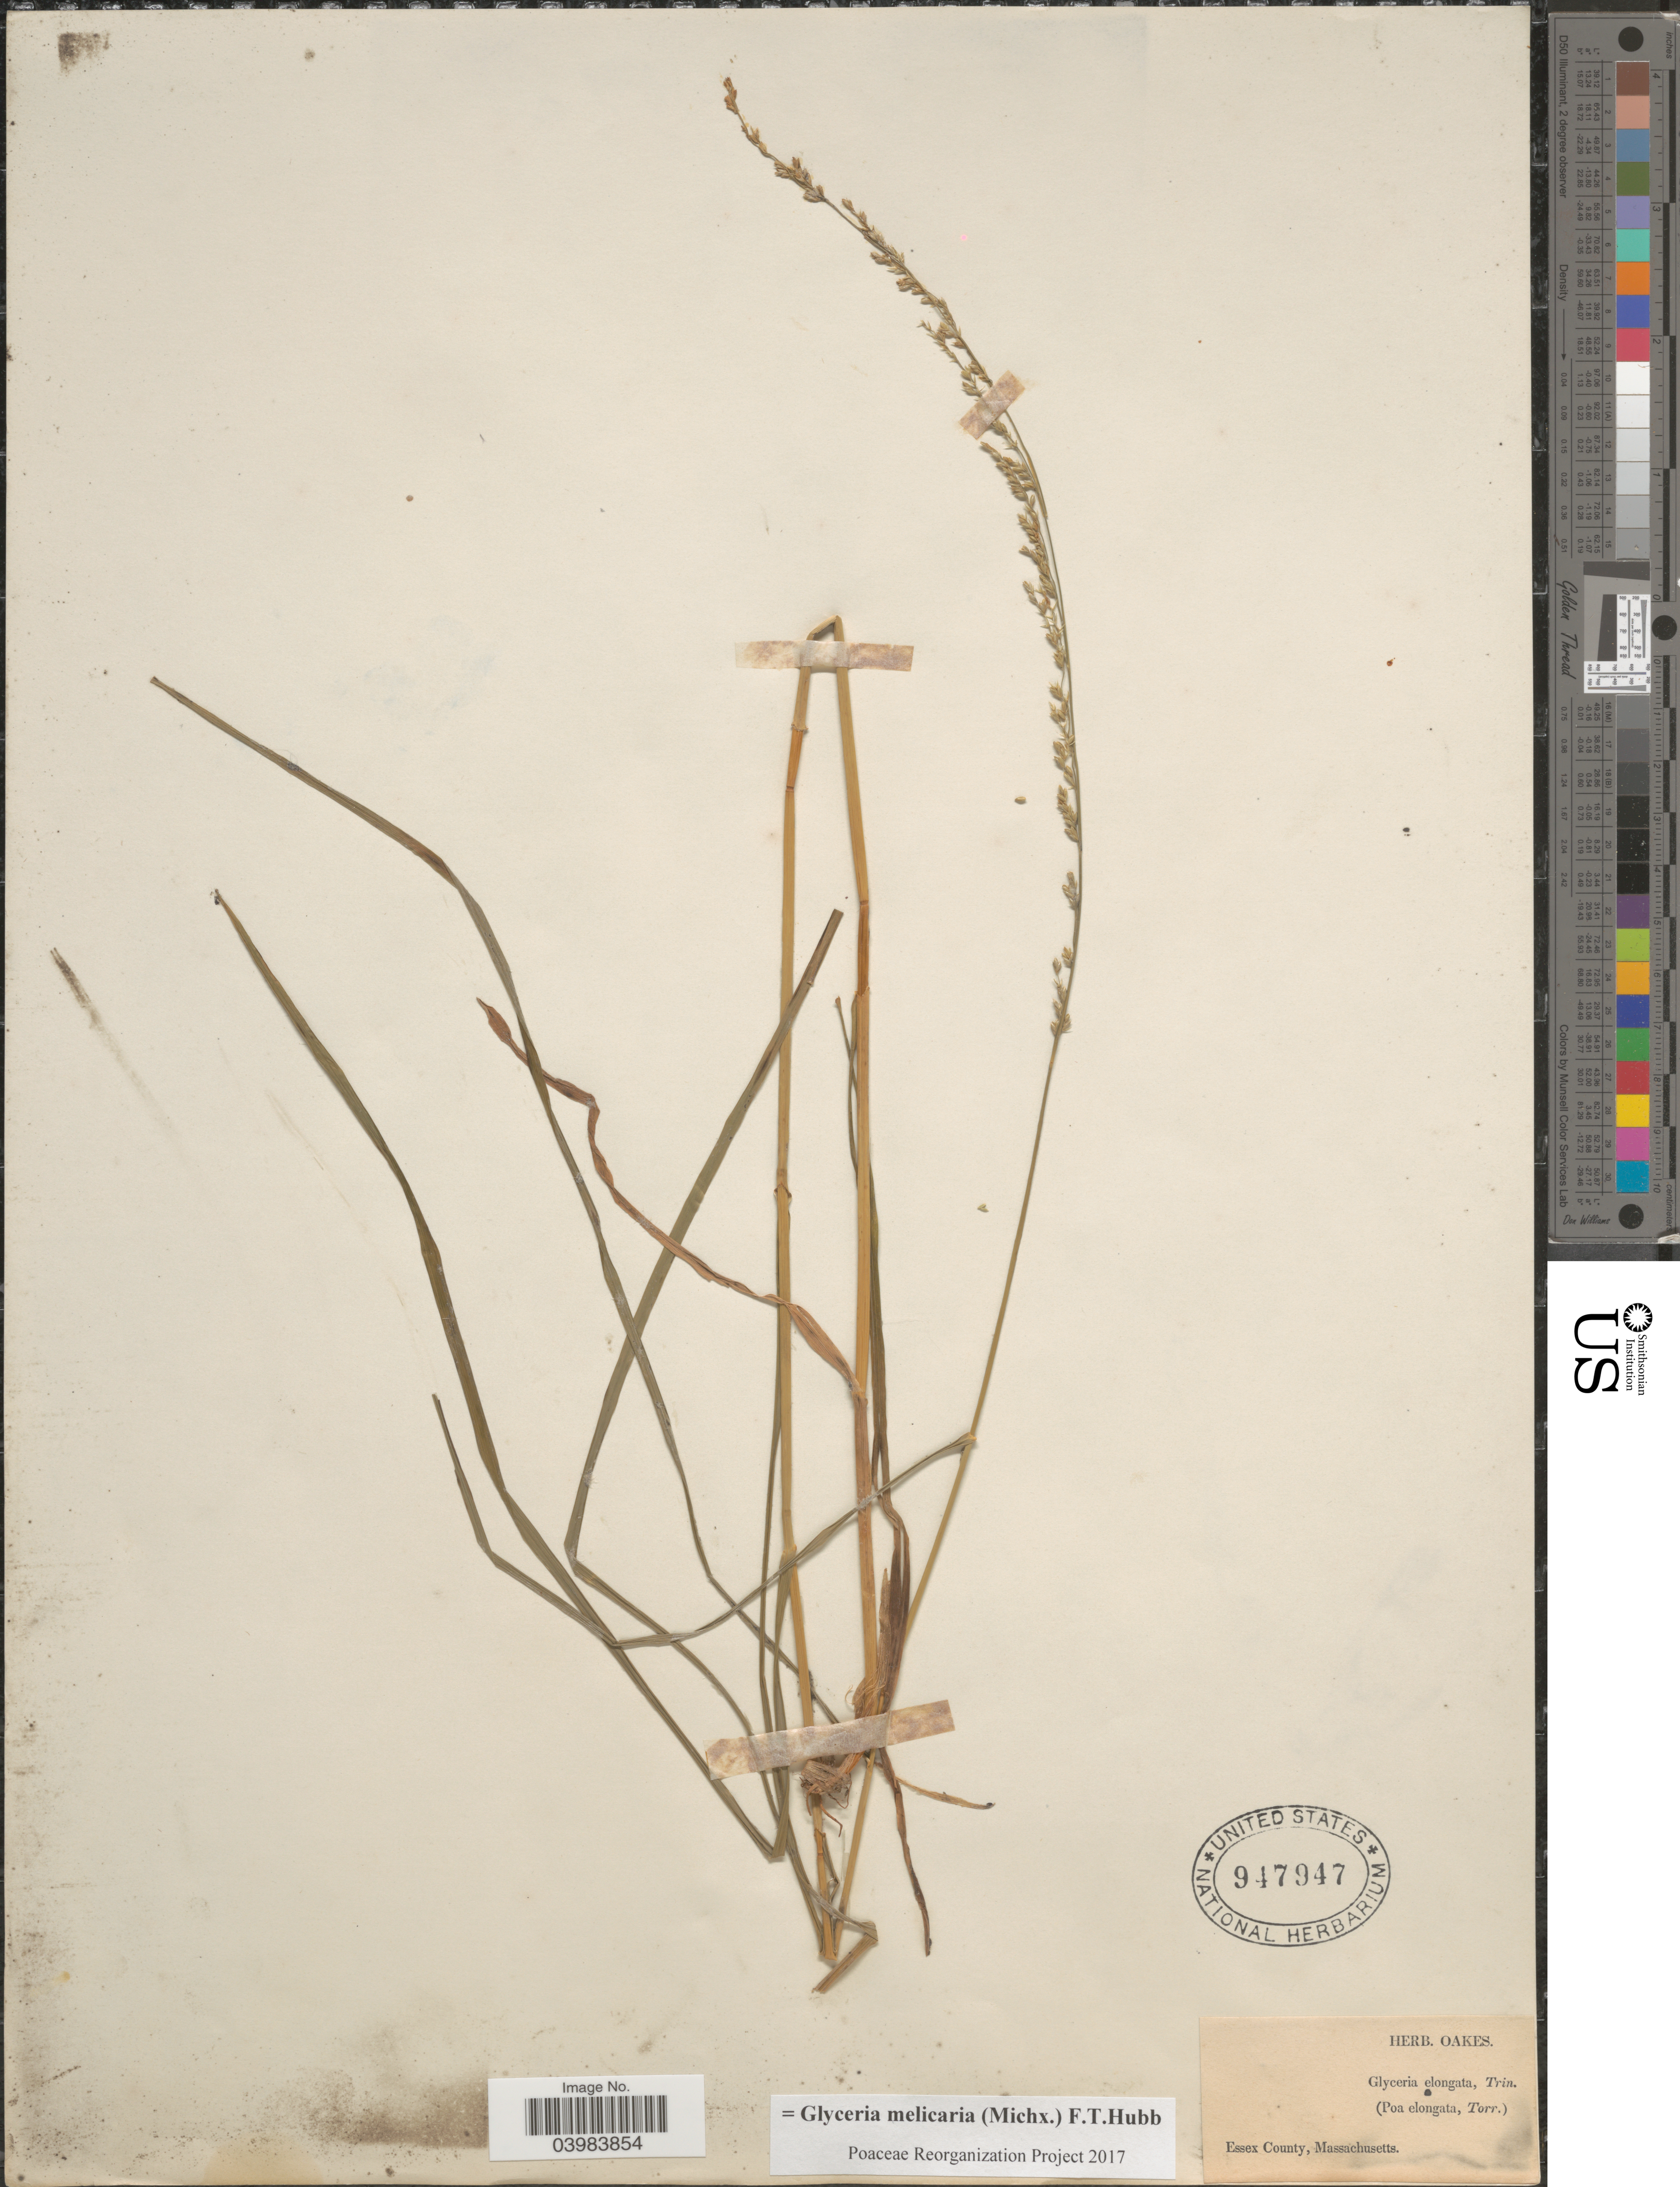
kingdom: Plantae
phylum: Tracheophyta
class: Liliopsida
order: Poales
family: Poaceae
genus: Glyceria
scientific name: Glyceria melicaria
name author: (Michx.) F.T. Hubb.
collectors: ex herb. Oakes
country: United States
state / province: Massachusetts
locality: Essex County.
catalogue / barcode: US 947947